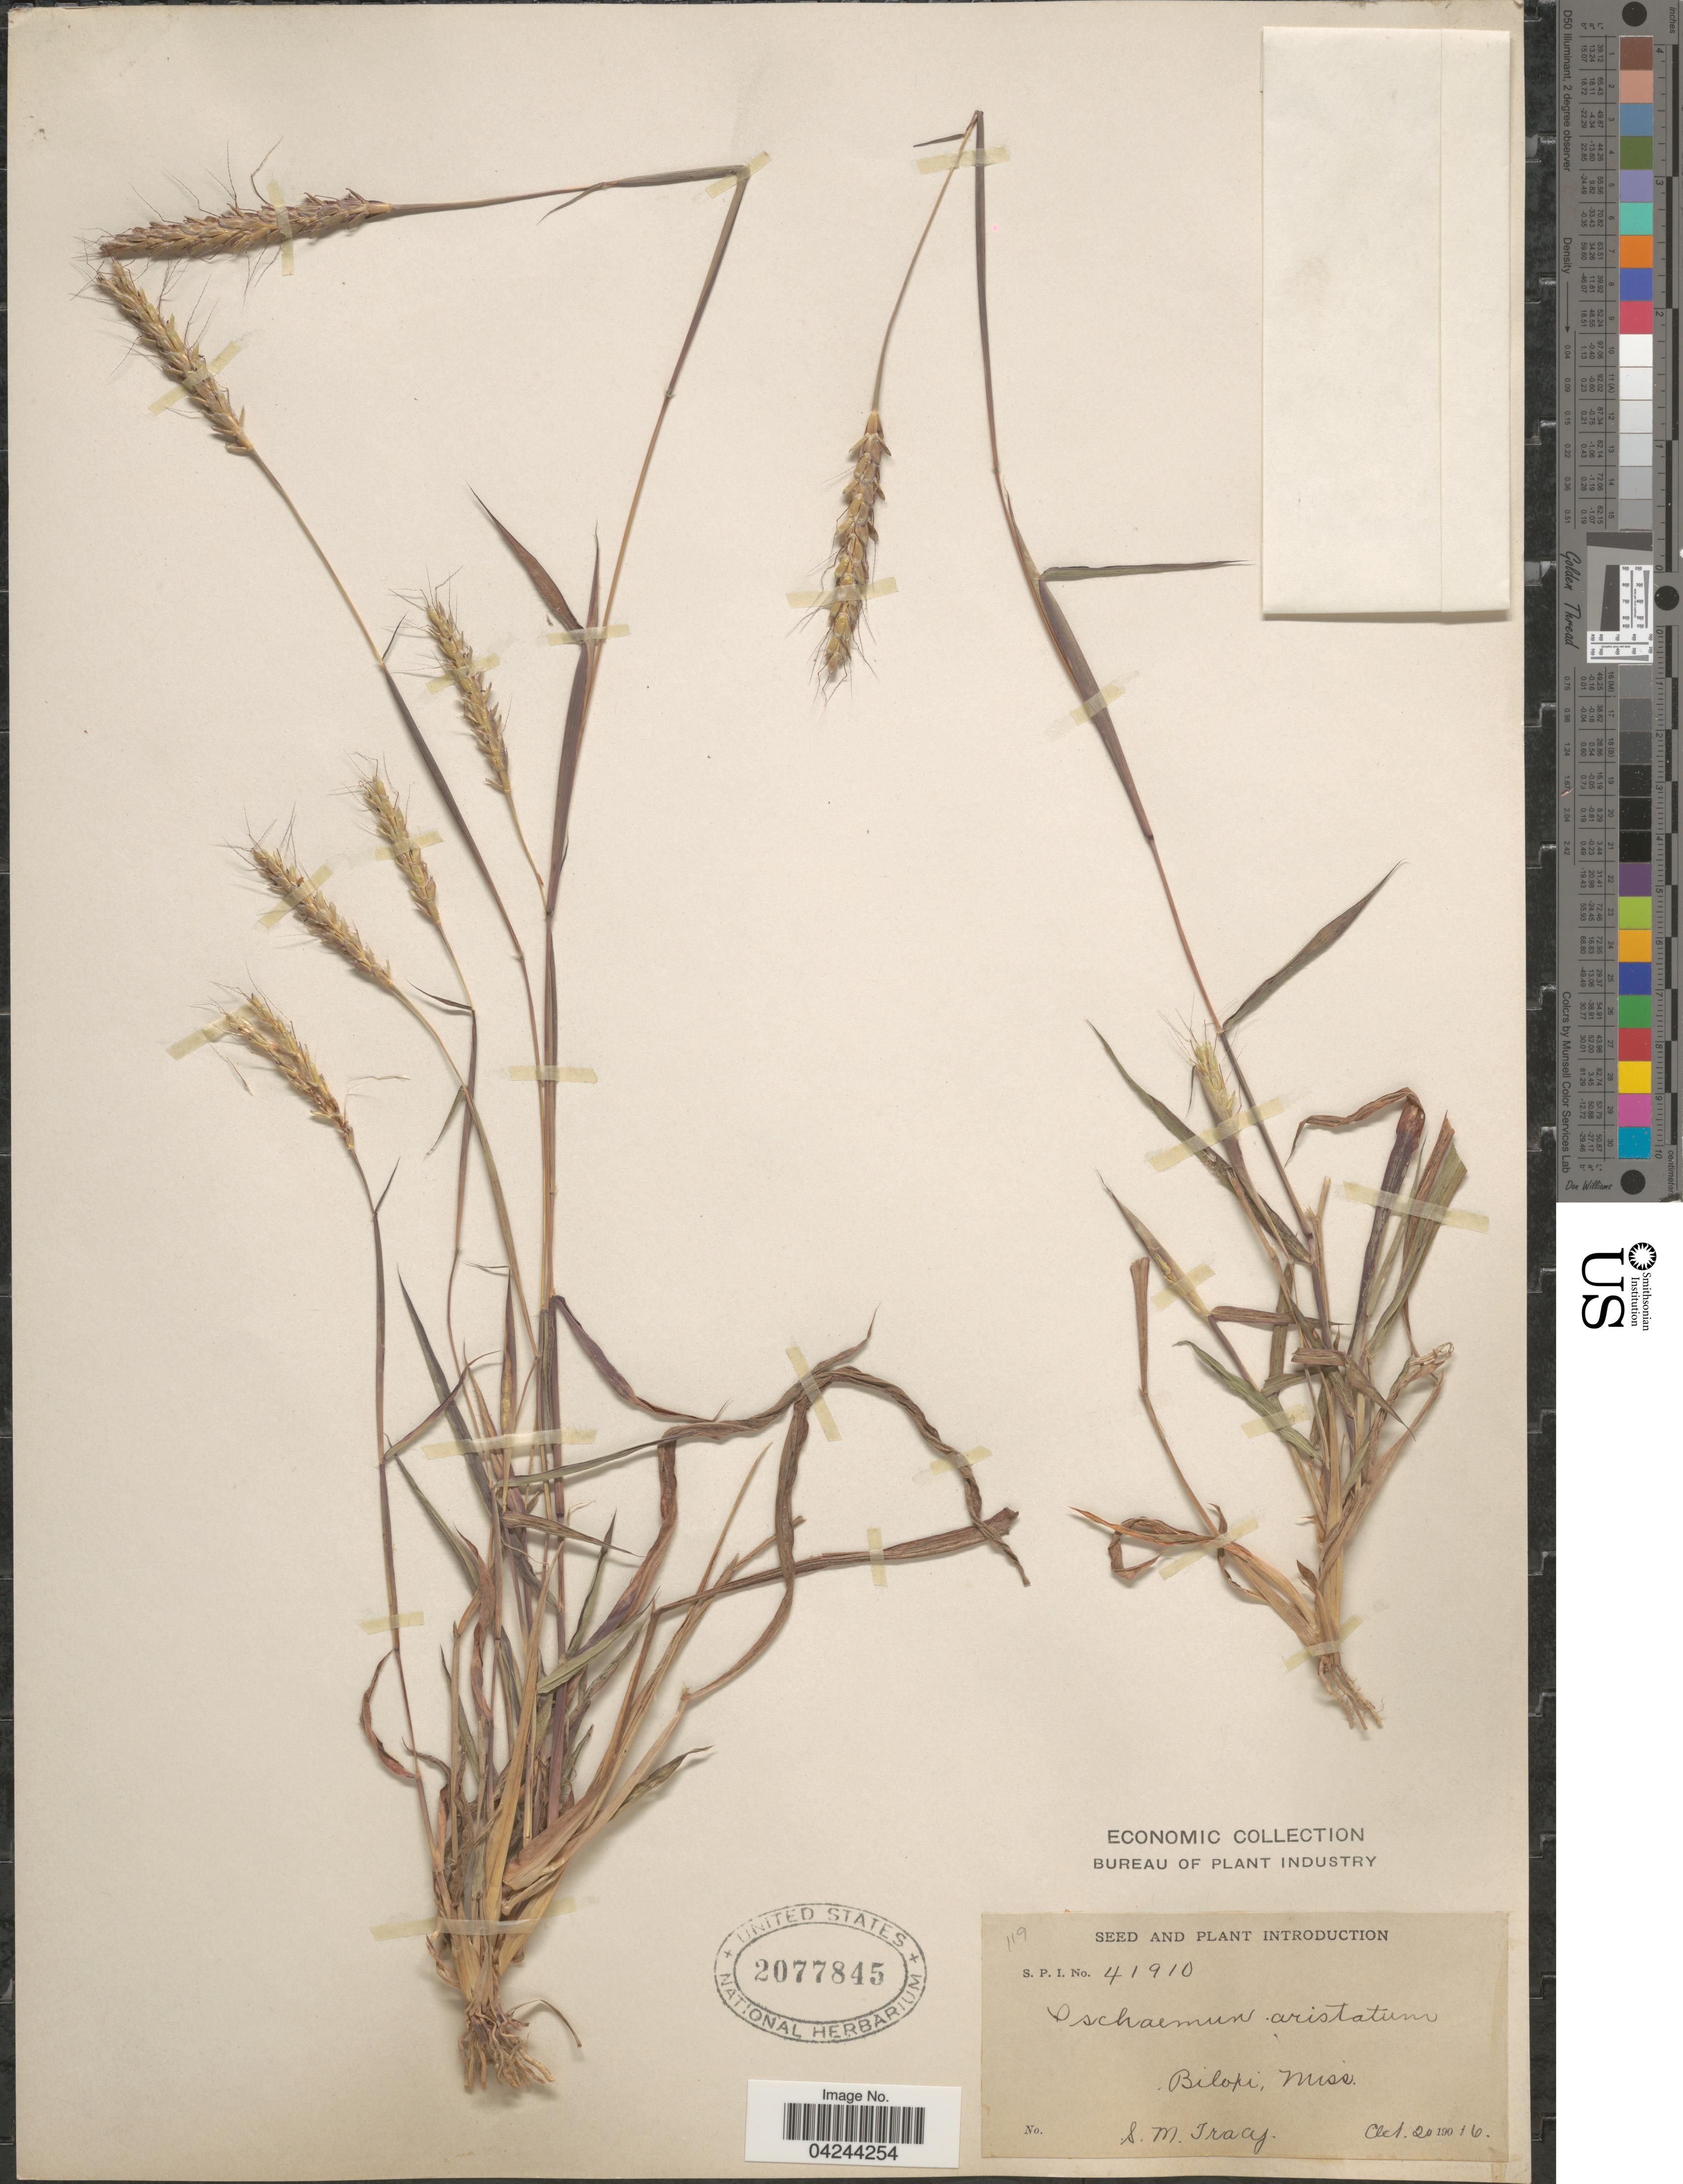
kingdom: Plantae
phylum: Tracheophyta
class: Liliopsida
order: Poales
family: Poaceae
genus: Ischaemum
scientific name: Ischaemum aristatum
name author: L.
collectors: S. M. Tracy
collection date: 1916-10-20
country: United States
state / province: Mississippi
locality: Biloxi.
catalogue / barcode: US 2077845